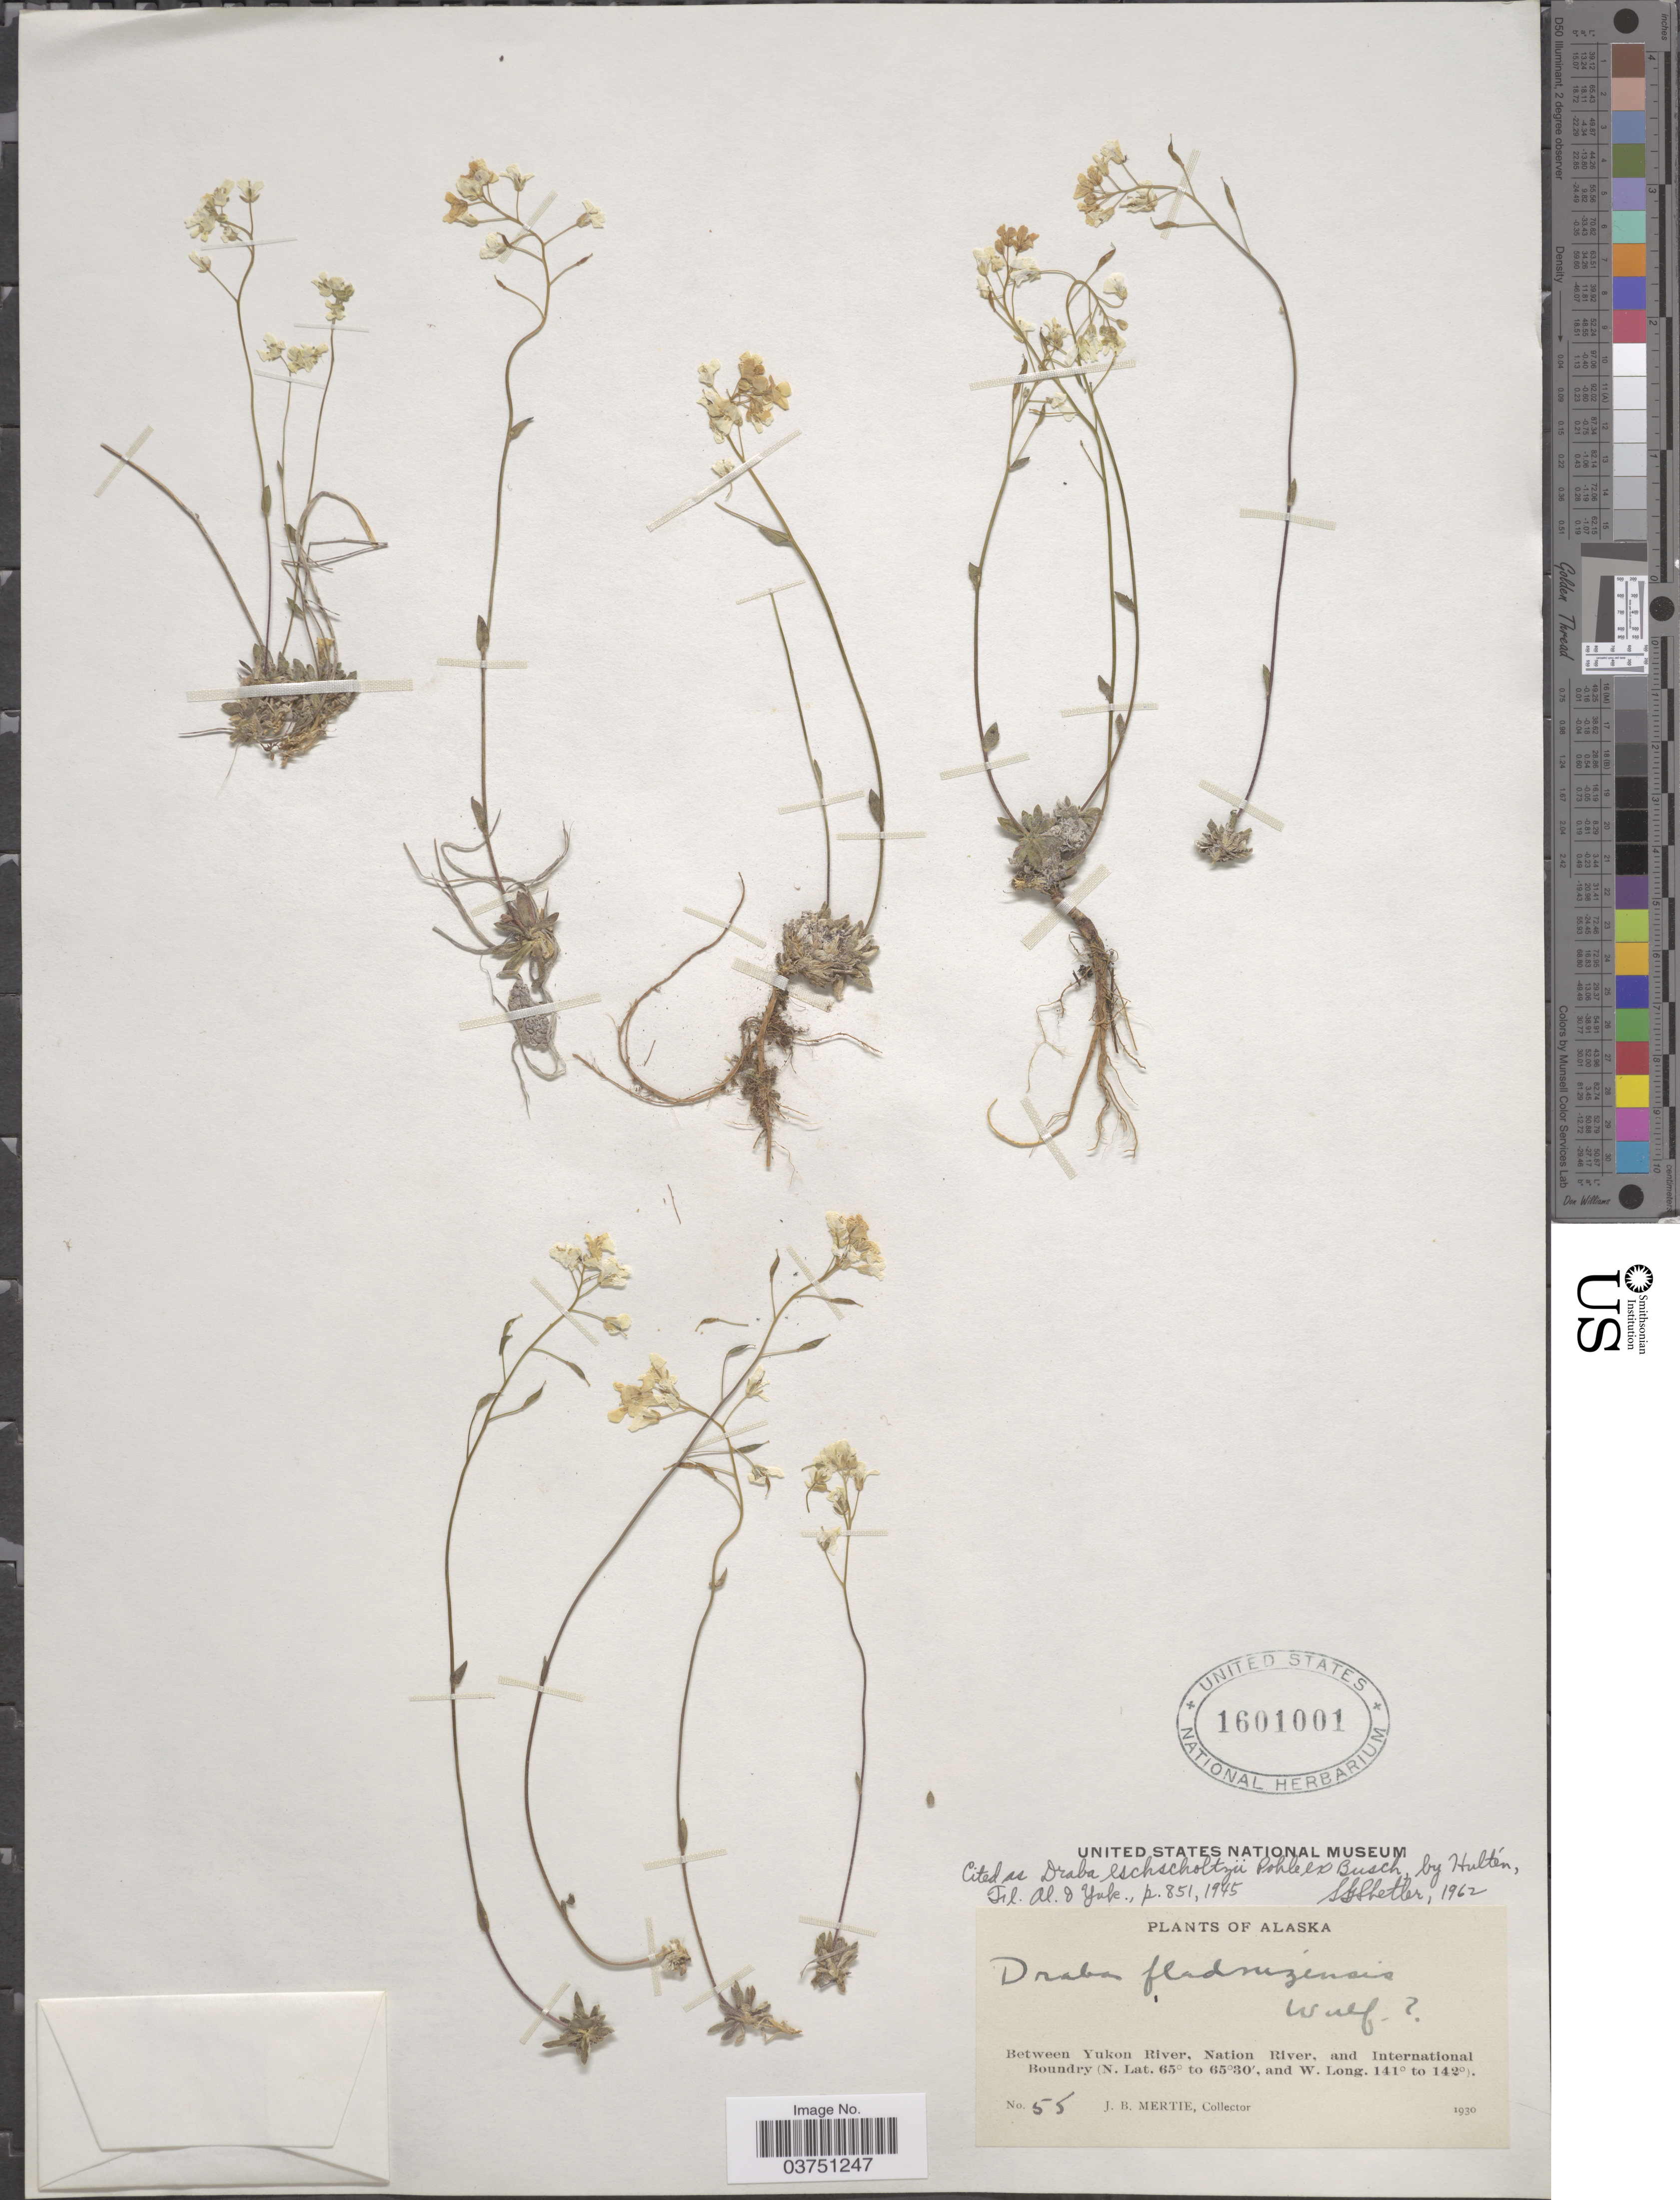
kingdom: Plantae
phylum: Tracheophyta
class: Magnoliopsida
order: Brassicales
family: Brassicaceae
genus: Draba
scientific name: Draba fladnizensis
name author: Wulfen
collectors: J. Mertie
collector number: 55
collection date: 1930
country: United States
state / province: Alaska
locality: Between Yukon River, Nation River, and International Boundary.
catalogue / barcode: US 1601001